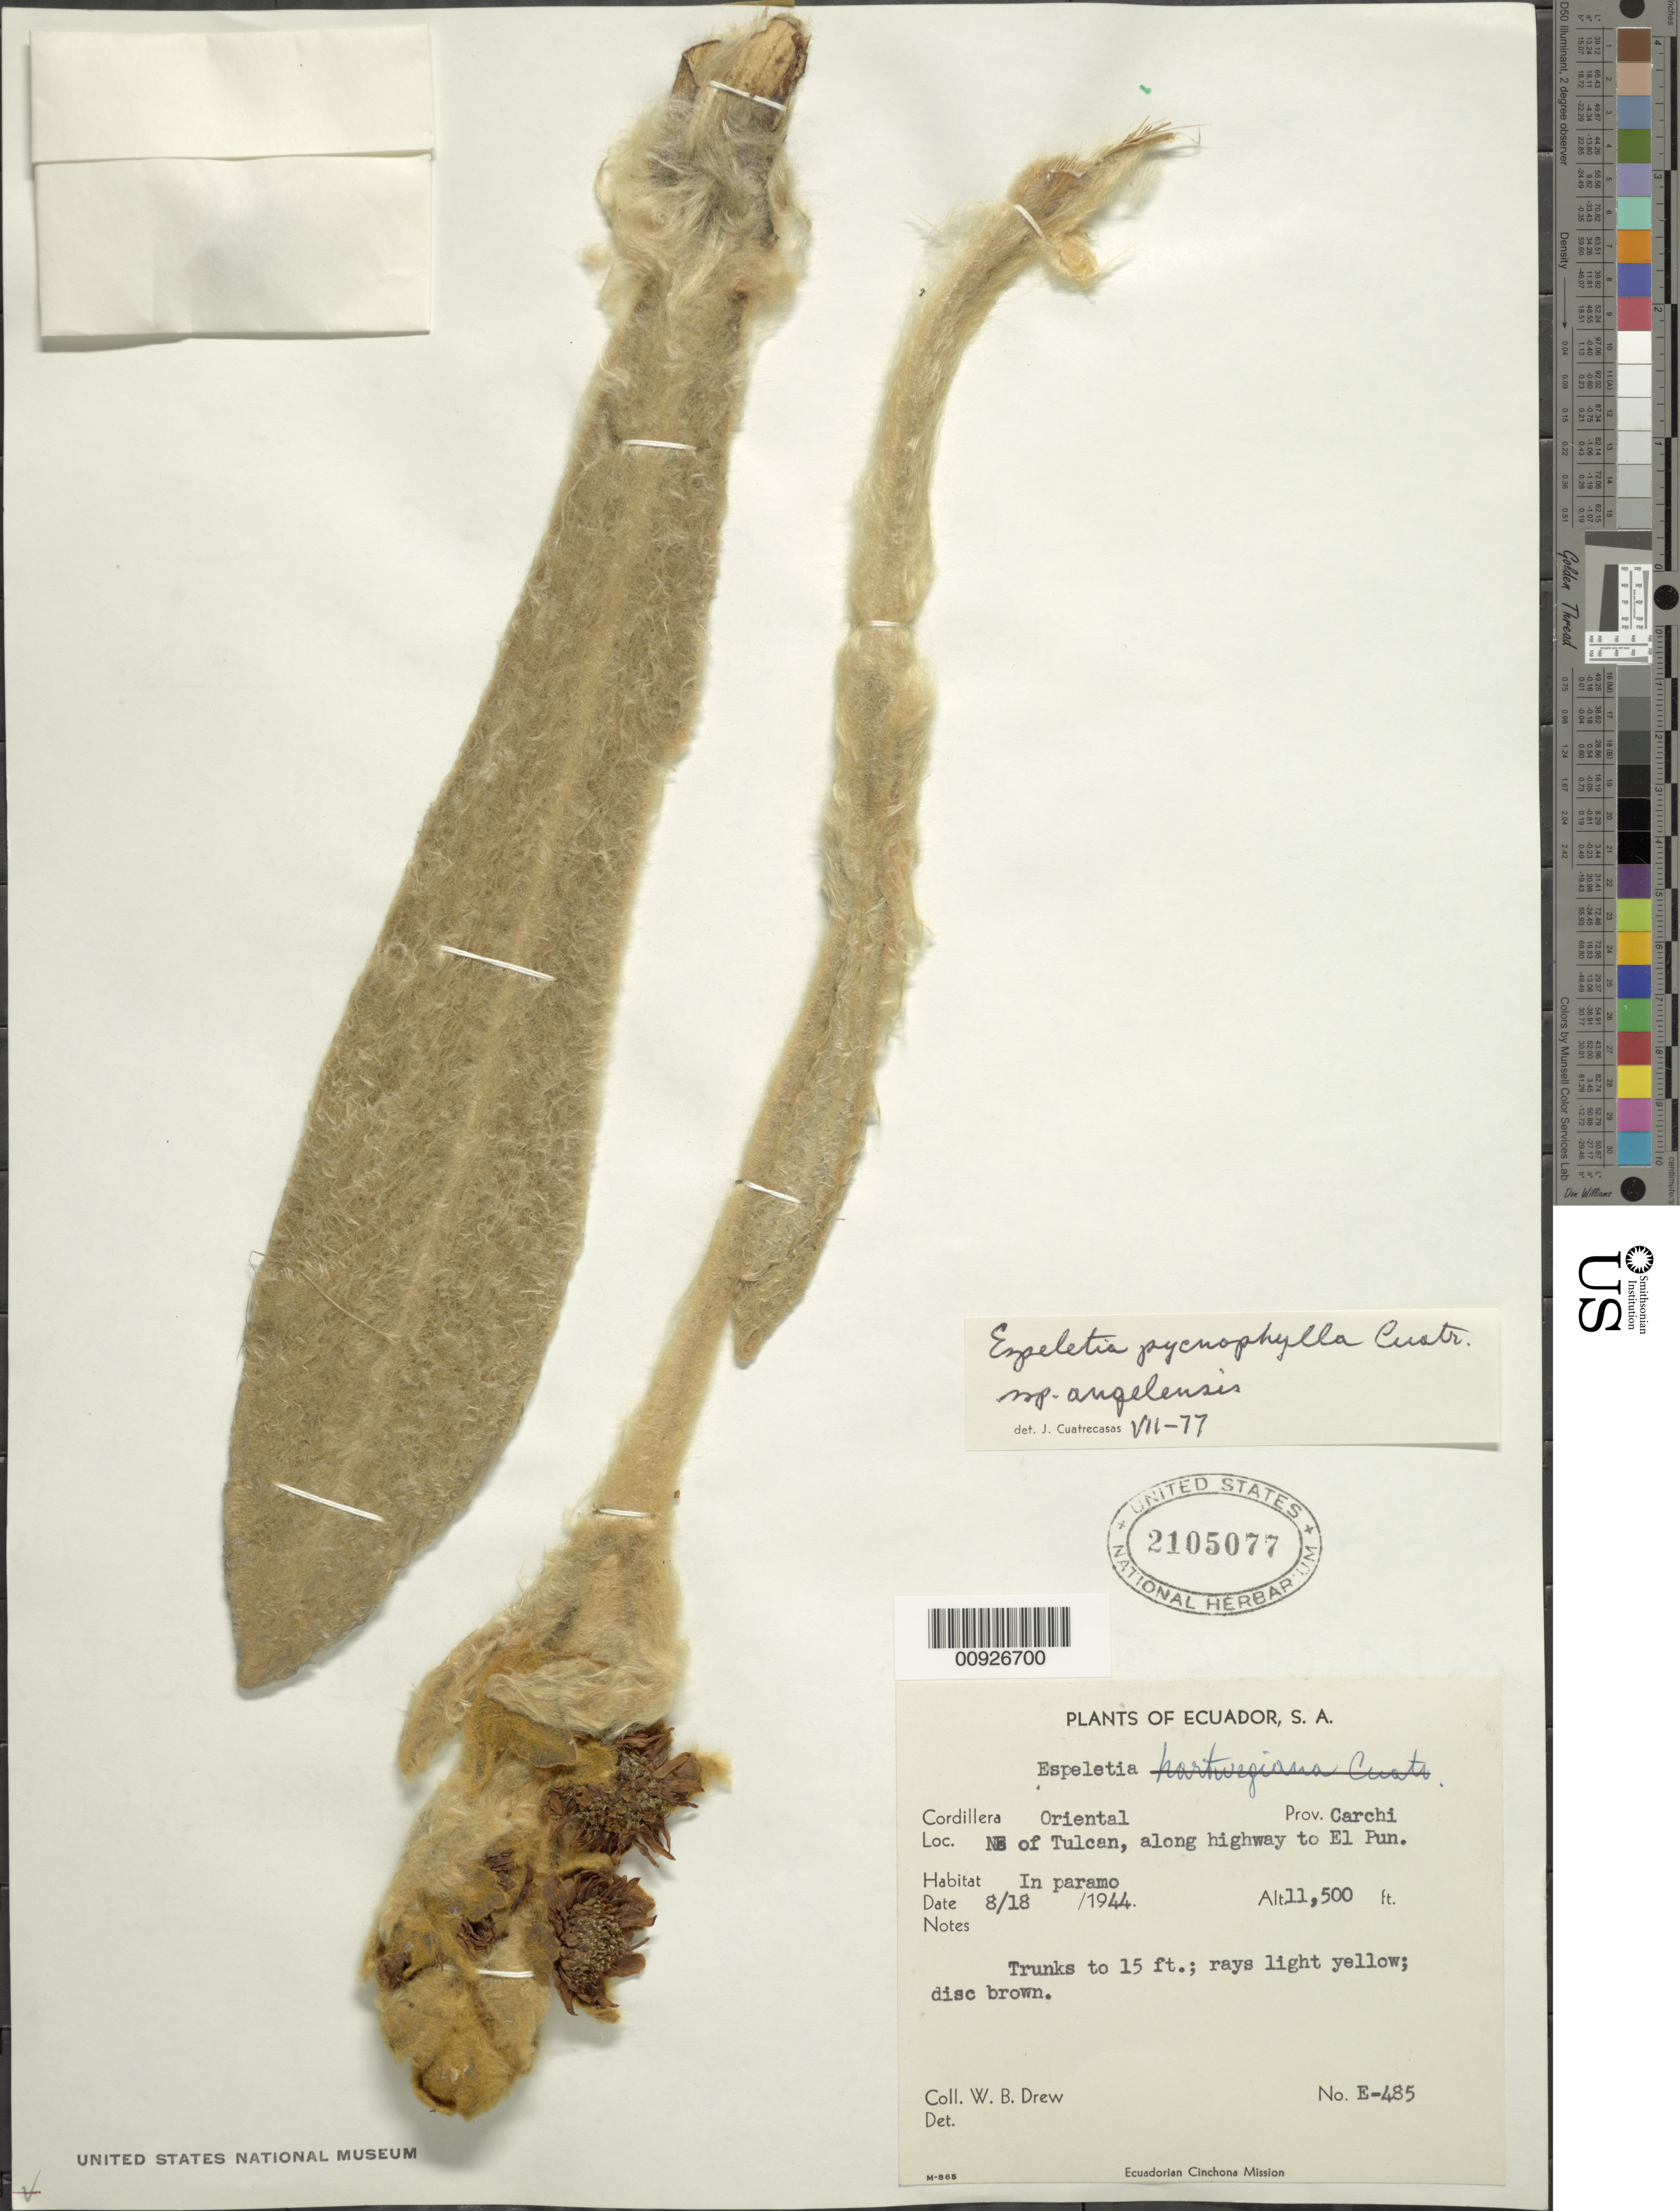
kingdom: Plantae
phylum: Tracheophyta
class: Magnoliopsida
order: Asterales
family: Asteraceae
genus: Espeletia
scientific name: Espeletia pycnophylla subsp. angelensis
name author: Cuatrec.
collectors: W. B. Drew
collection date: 1944-08-18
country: Ecuador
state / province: Carchi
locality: NE of Tulcán, along highway to El Pun.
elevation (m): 3800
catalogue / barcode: US 2105077